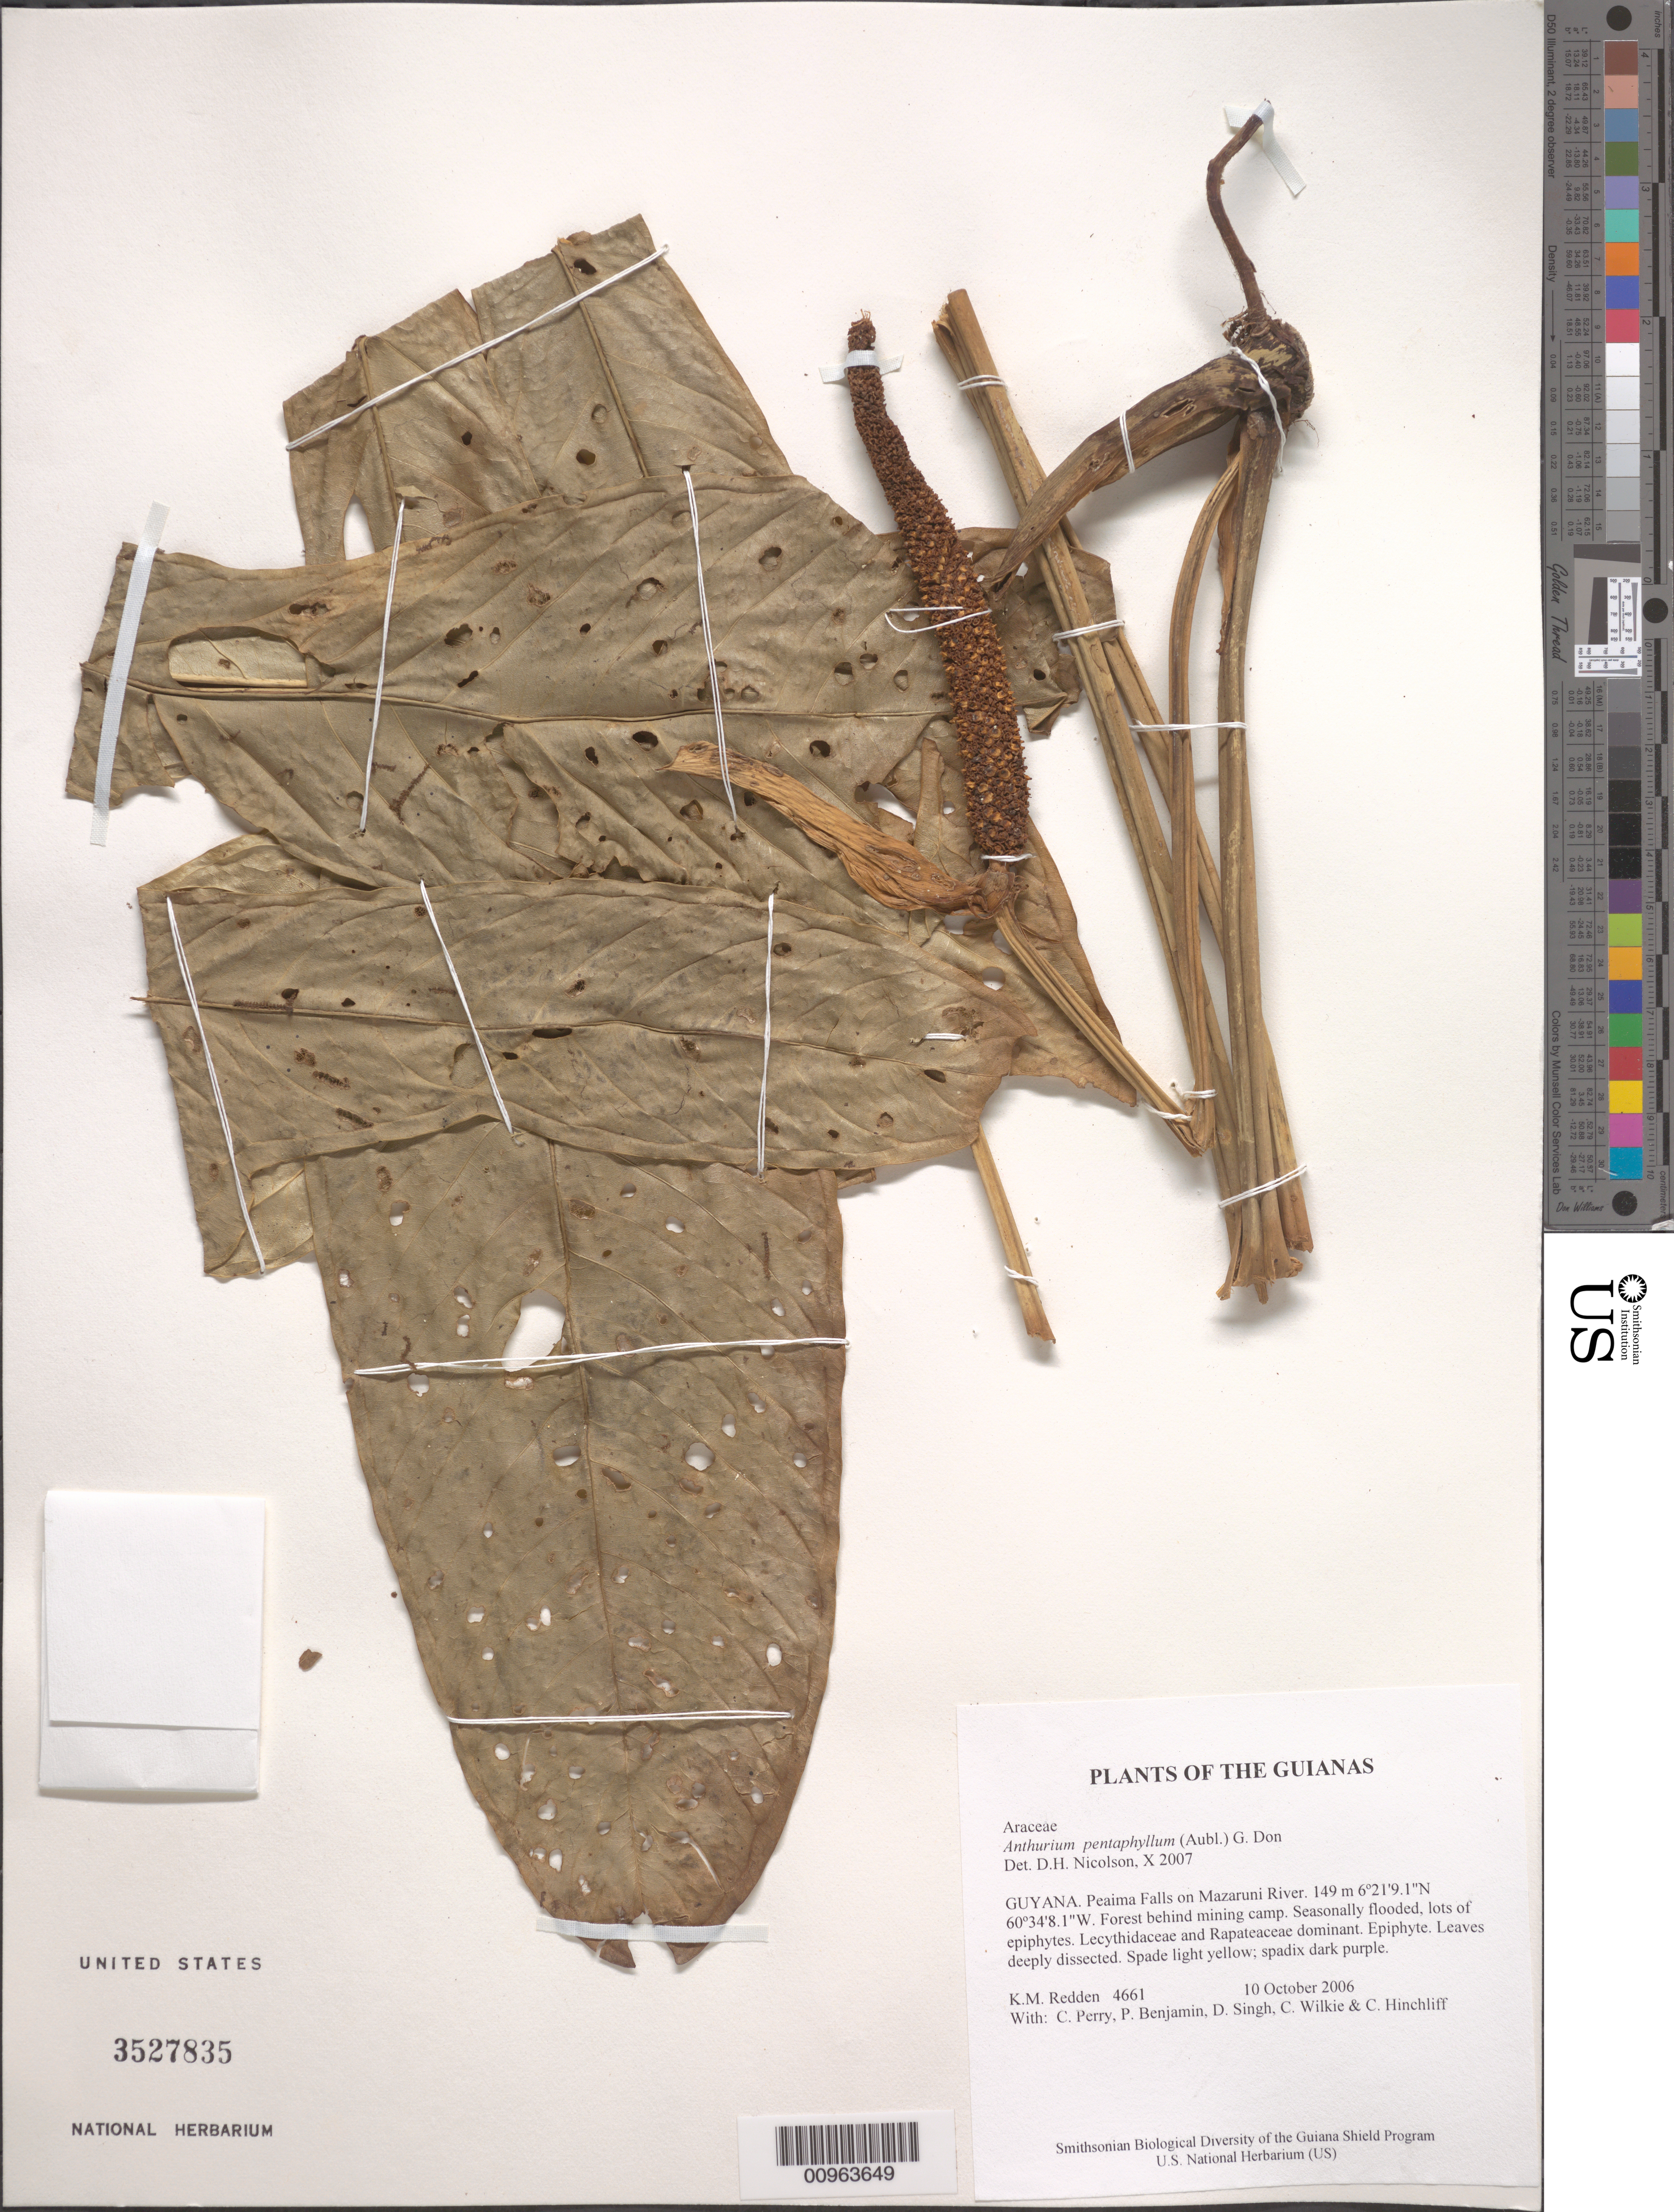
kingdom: Plantae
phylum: Tracheophyta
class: Liliopsida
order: Alismatales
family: Araceae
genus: Anthurium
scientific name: Anthurium pentaphyllum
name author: (Aubl.) G. Don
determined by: Nicolson, Dan H.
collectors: K. M. Redden, C. Perry, P. Benjamin, D. Singh, C. Wilkie & C. E. Hinchliff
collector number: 4661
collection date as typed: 10 October 2006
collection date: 2006-10-10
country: Guyana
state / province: Cuyuni-Mazaruni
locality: Peaima Falls on Mazaruni River.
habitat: Forest behind mining camp. Seasonally flooded, lots of epiphytes. Lecythidaceae and Rapateaceae dominant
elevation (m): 149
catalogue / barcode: US 3527835